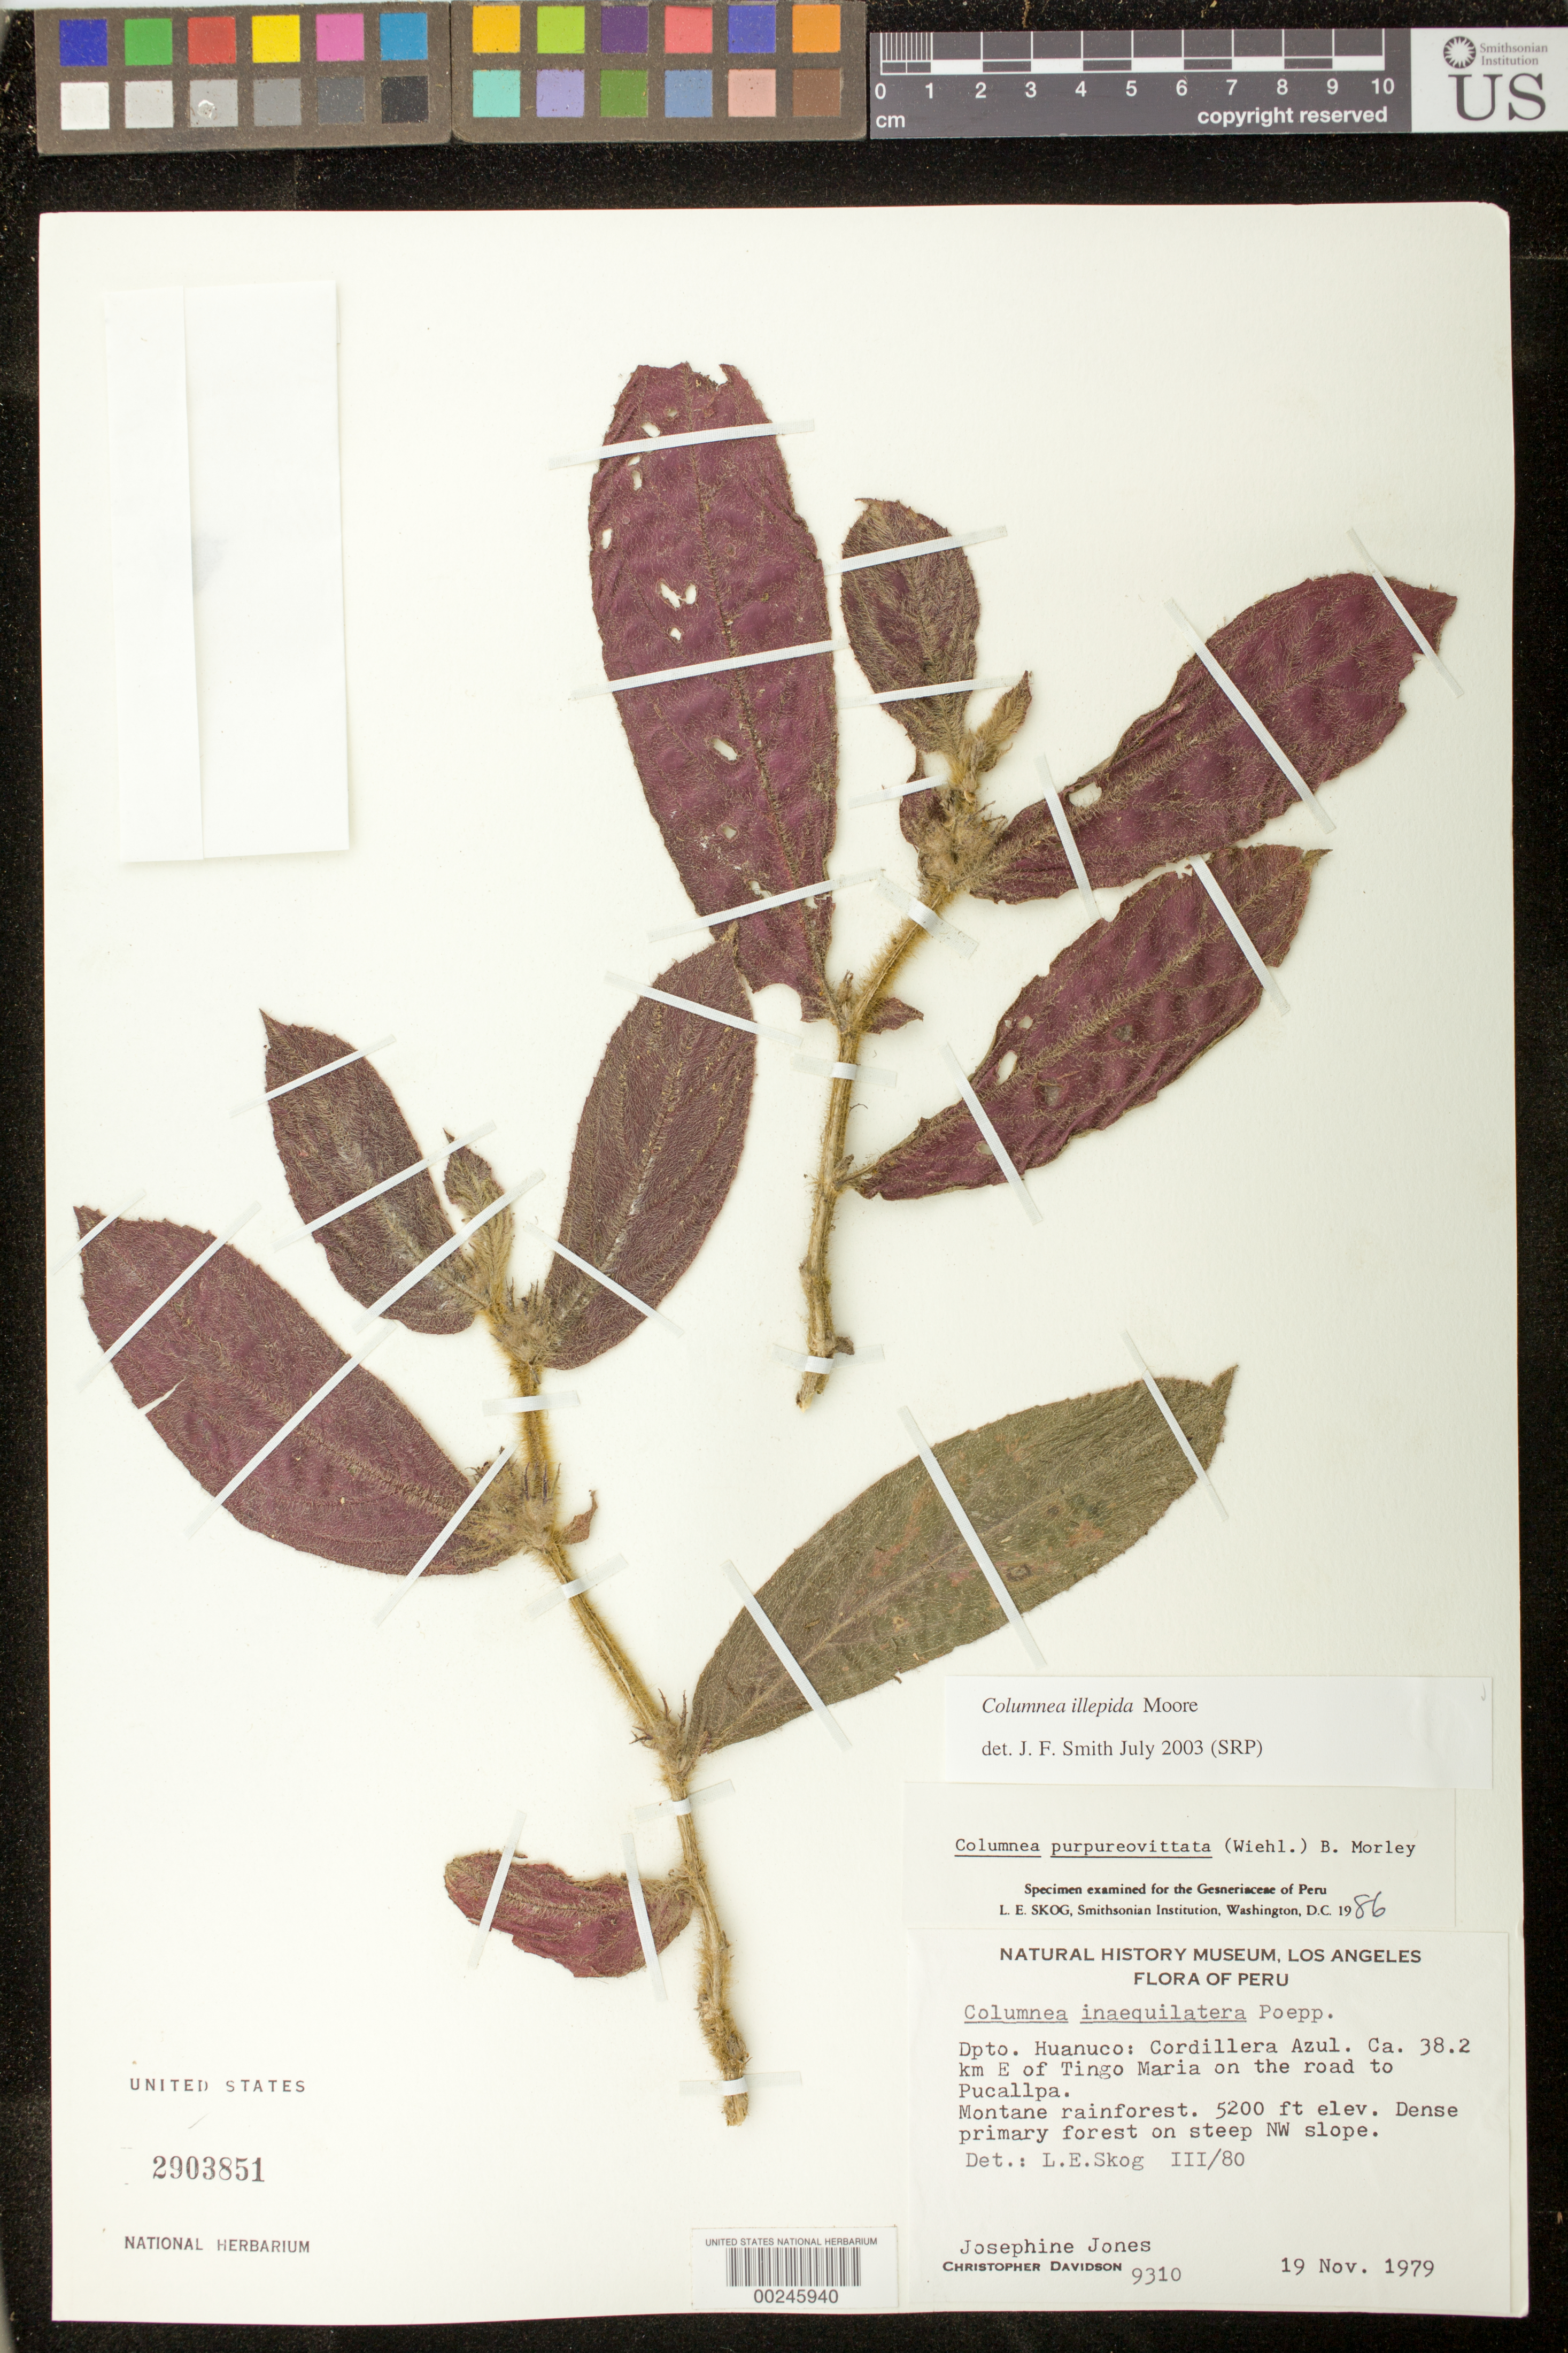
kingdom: Plantae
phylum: Tracheophyta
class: Magnoliopsida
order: Lamiales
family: Gesneriaceae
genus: Columnea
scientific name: Columnea illepida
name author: H.E. Moore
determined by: Smith, J. F.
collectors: C. Davidson & J. Jones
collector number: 9310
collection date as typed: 19 Nov 1979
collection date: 1979-11-19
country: Peru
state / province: Huánuco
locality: Cordillera Azul, ca. 38.2 km E of Tingo Maria on the road to Pucallpa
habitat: Montane rainforest, dense primary forest on steep NW slope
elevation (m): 1585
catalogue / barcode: US 2903851